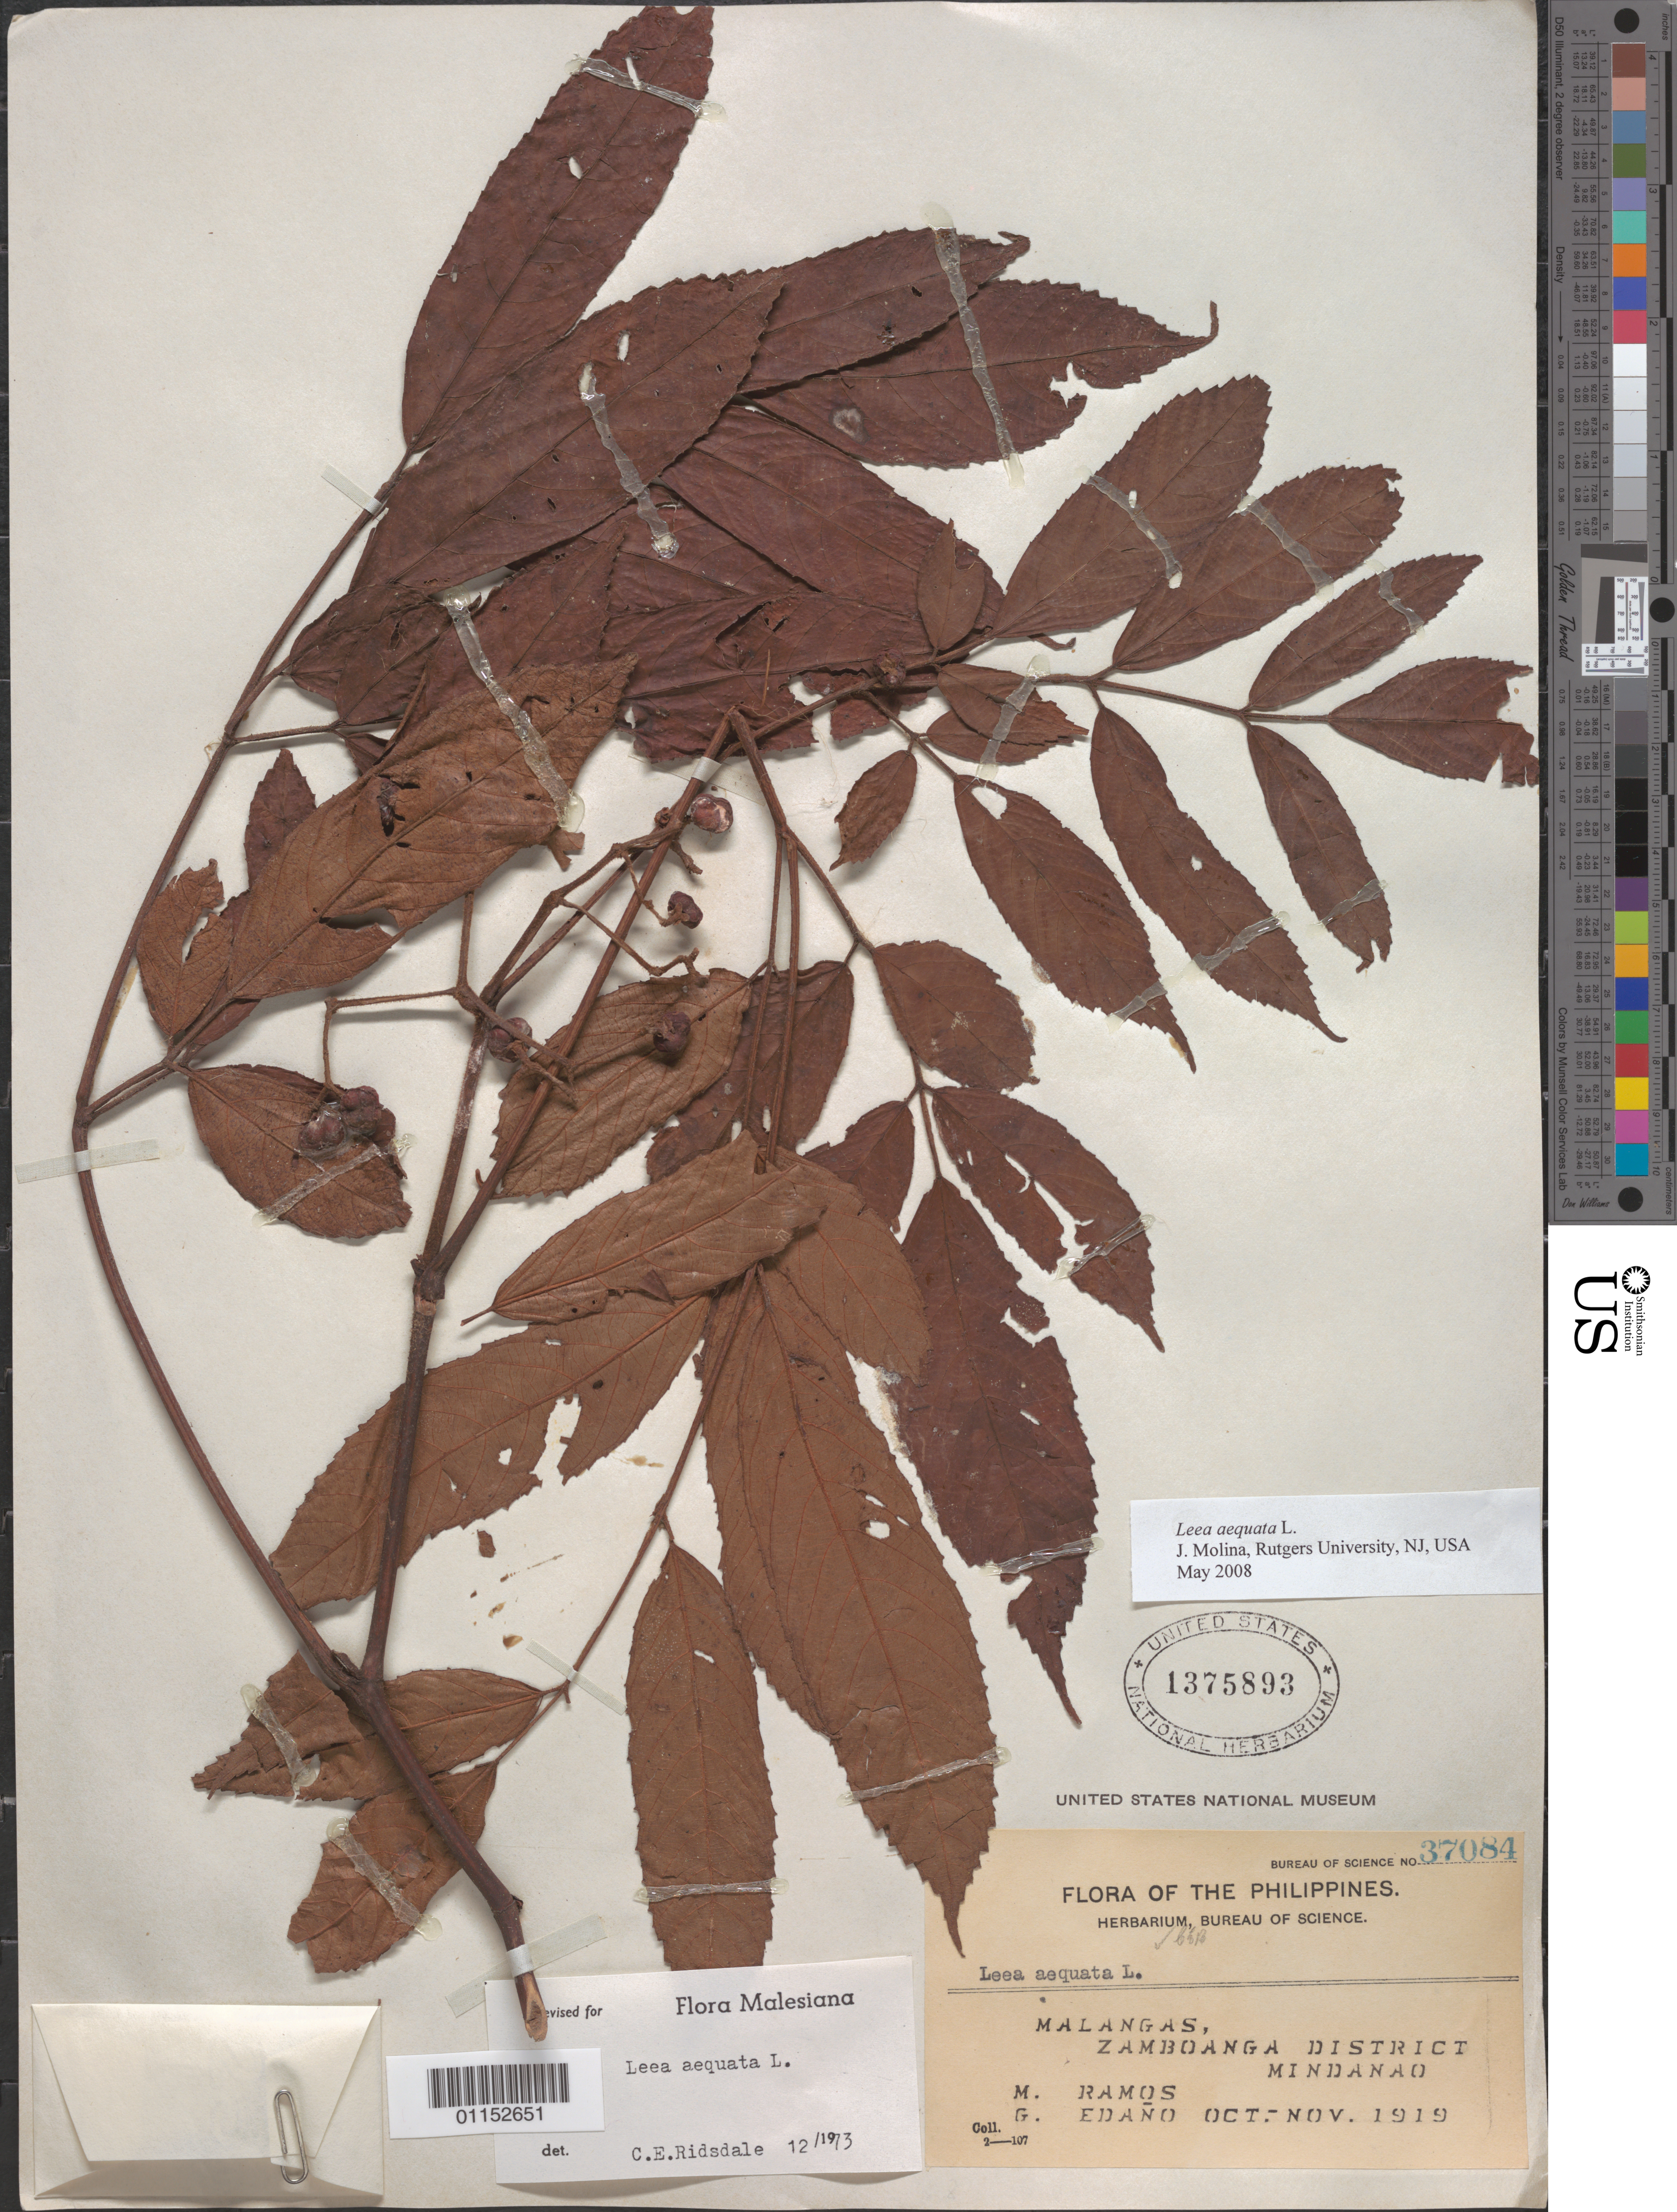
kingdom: Plantae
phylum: Tracheophyta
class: Magnoliopsida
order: Vitales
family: Vitaceae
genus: Leea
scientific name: Leea aculeata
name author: Blume ex Spreng.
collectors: M. Ramos & G. E. Edaño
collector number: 37084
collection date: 1919-10/1919-11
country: Philippines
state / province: Zamboanga Peninsula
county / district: Zamboanga del Sur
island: Mindanao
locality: Malangas.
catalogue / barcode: US 1375893